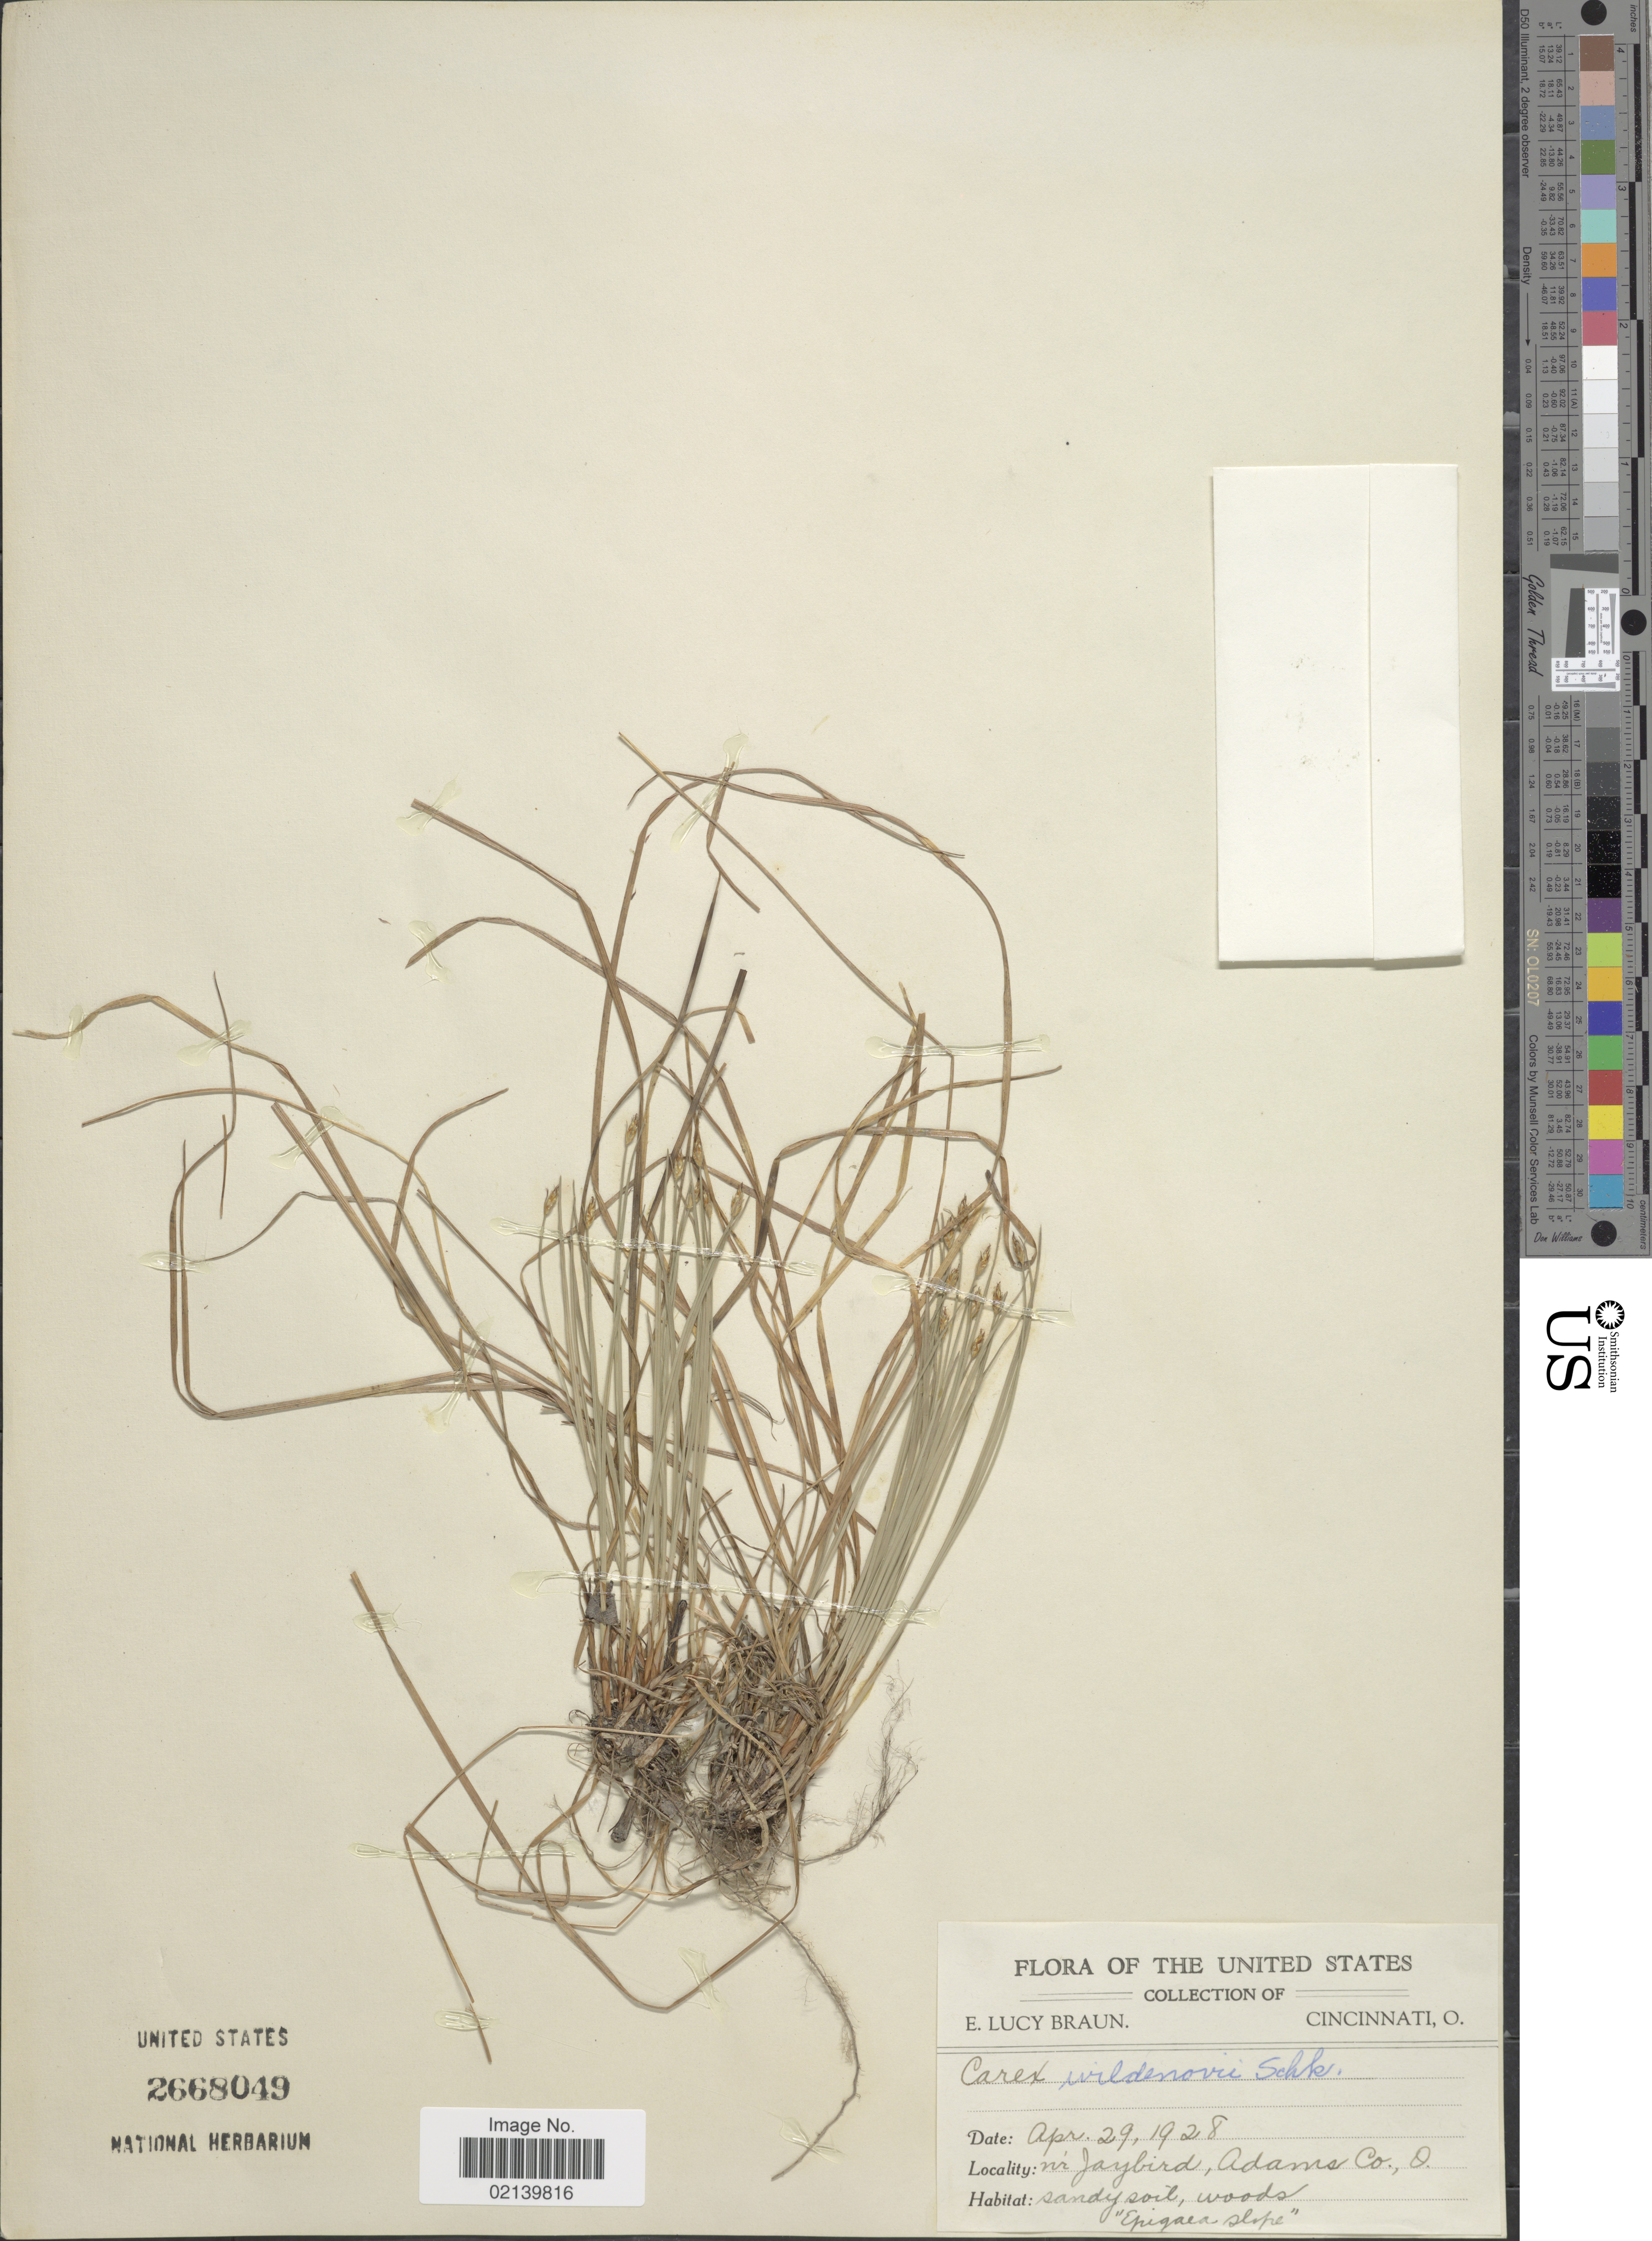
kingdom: Plantae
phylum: Tracheophyta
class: Liliopsida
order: Poales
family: Cyperaceae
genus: Carex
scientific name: Carex willdenowii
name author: Willd.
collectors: E. L. Braun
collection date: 1928-04-29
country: United States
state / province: Ohio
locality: Nr. Jaybird, Adams Co.,O.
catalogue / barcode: US 2668049